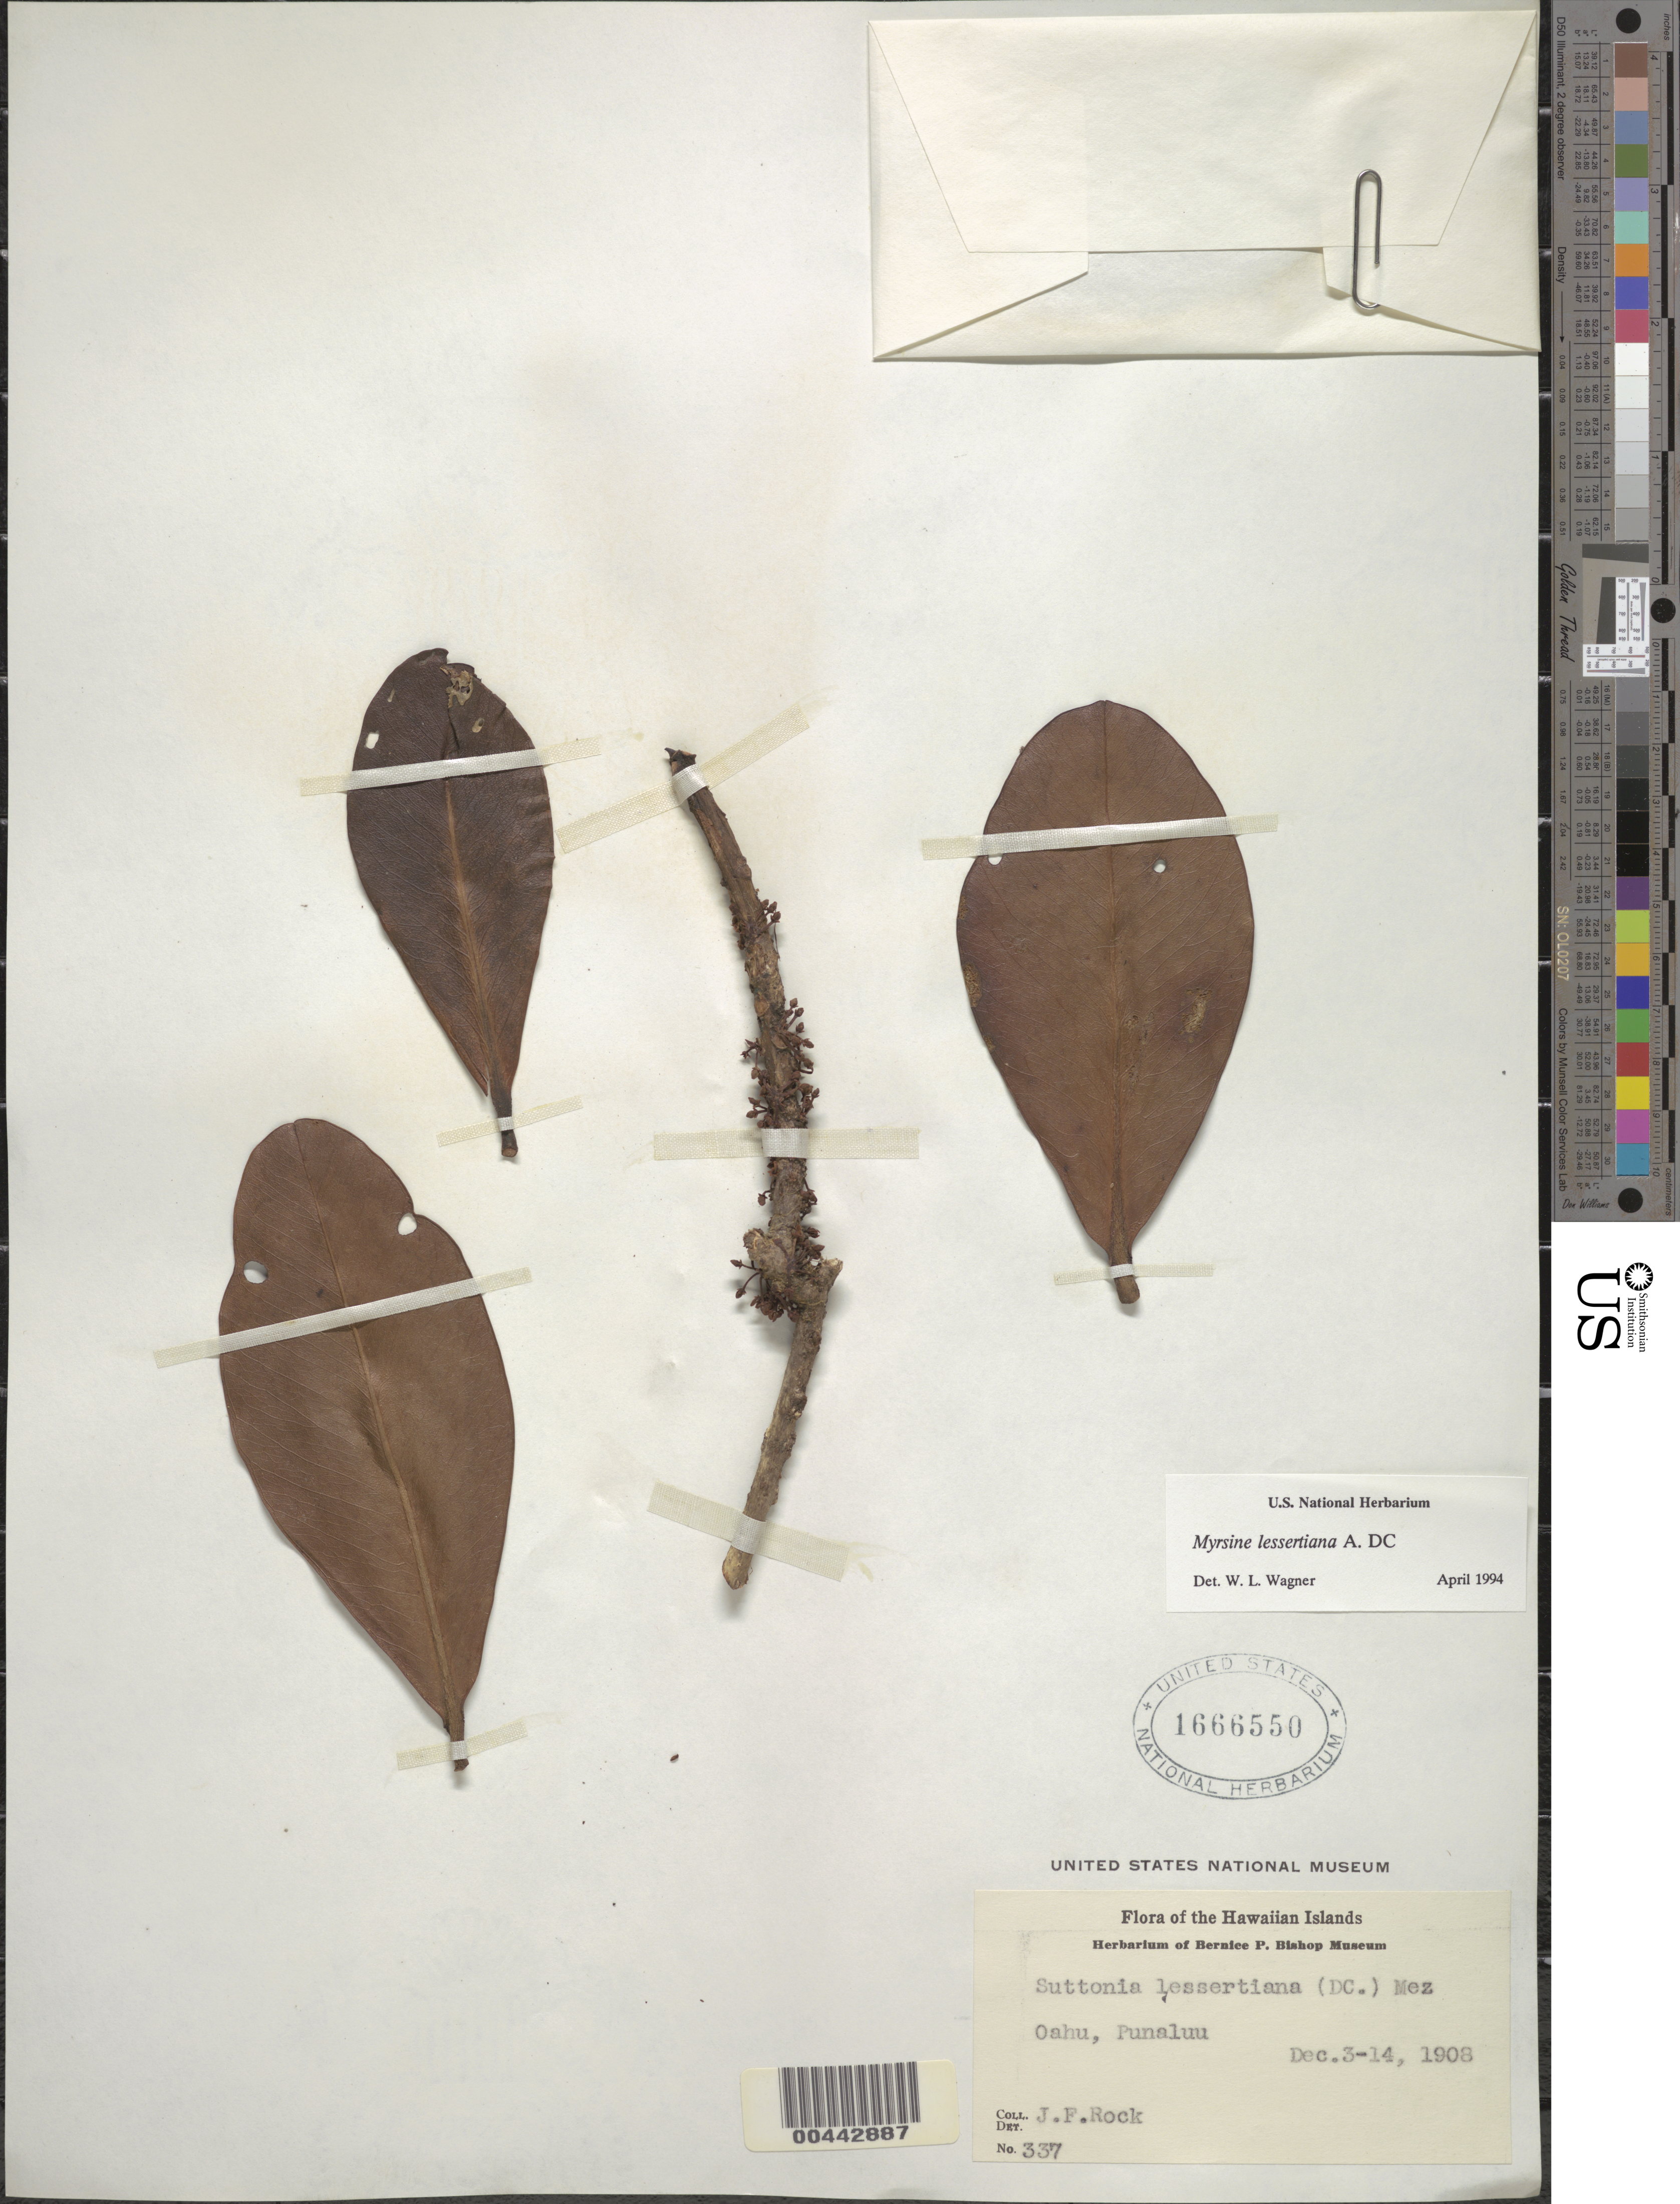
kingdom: Plantae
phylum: Tracheophyta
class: Magnoliopsida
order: Ericales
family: Primulaceae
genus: Myrsine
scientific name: Myrsine lessertiana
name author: A. DC.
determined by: Wagner, W. L., (BOT), Smithsonian Institution - National Museum of Natural History (UNITED STATES)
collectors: J. F. Rock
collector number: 337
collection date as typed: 3 Dec 1908 to 14 Dec 1908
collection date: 1908-12-03/1908-12-14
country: United States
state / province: Hawaii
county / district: Honolulu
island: Oahu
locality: Punaluu.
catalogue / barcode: US 1666550